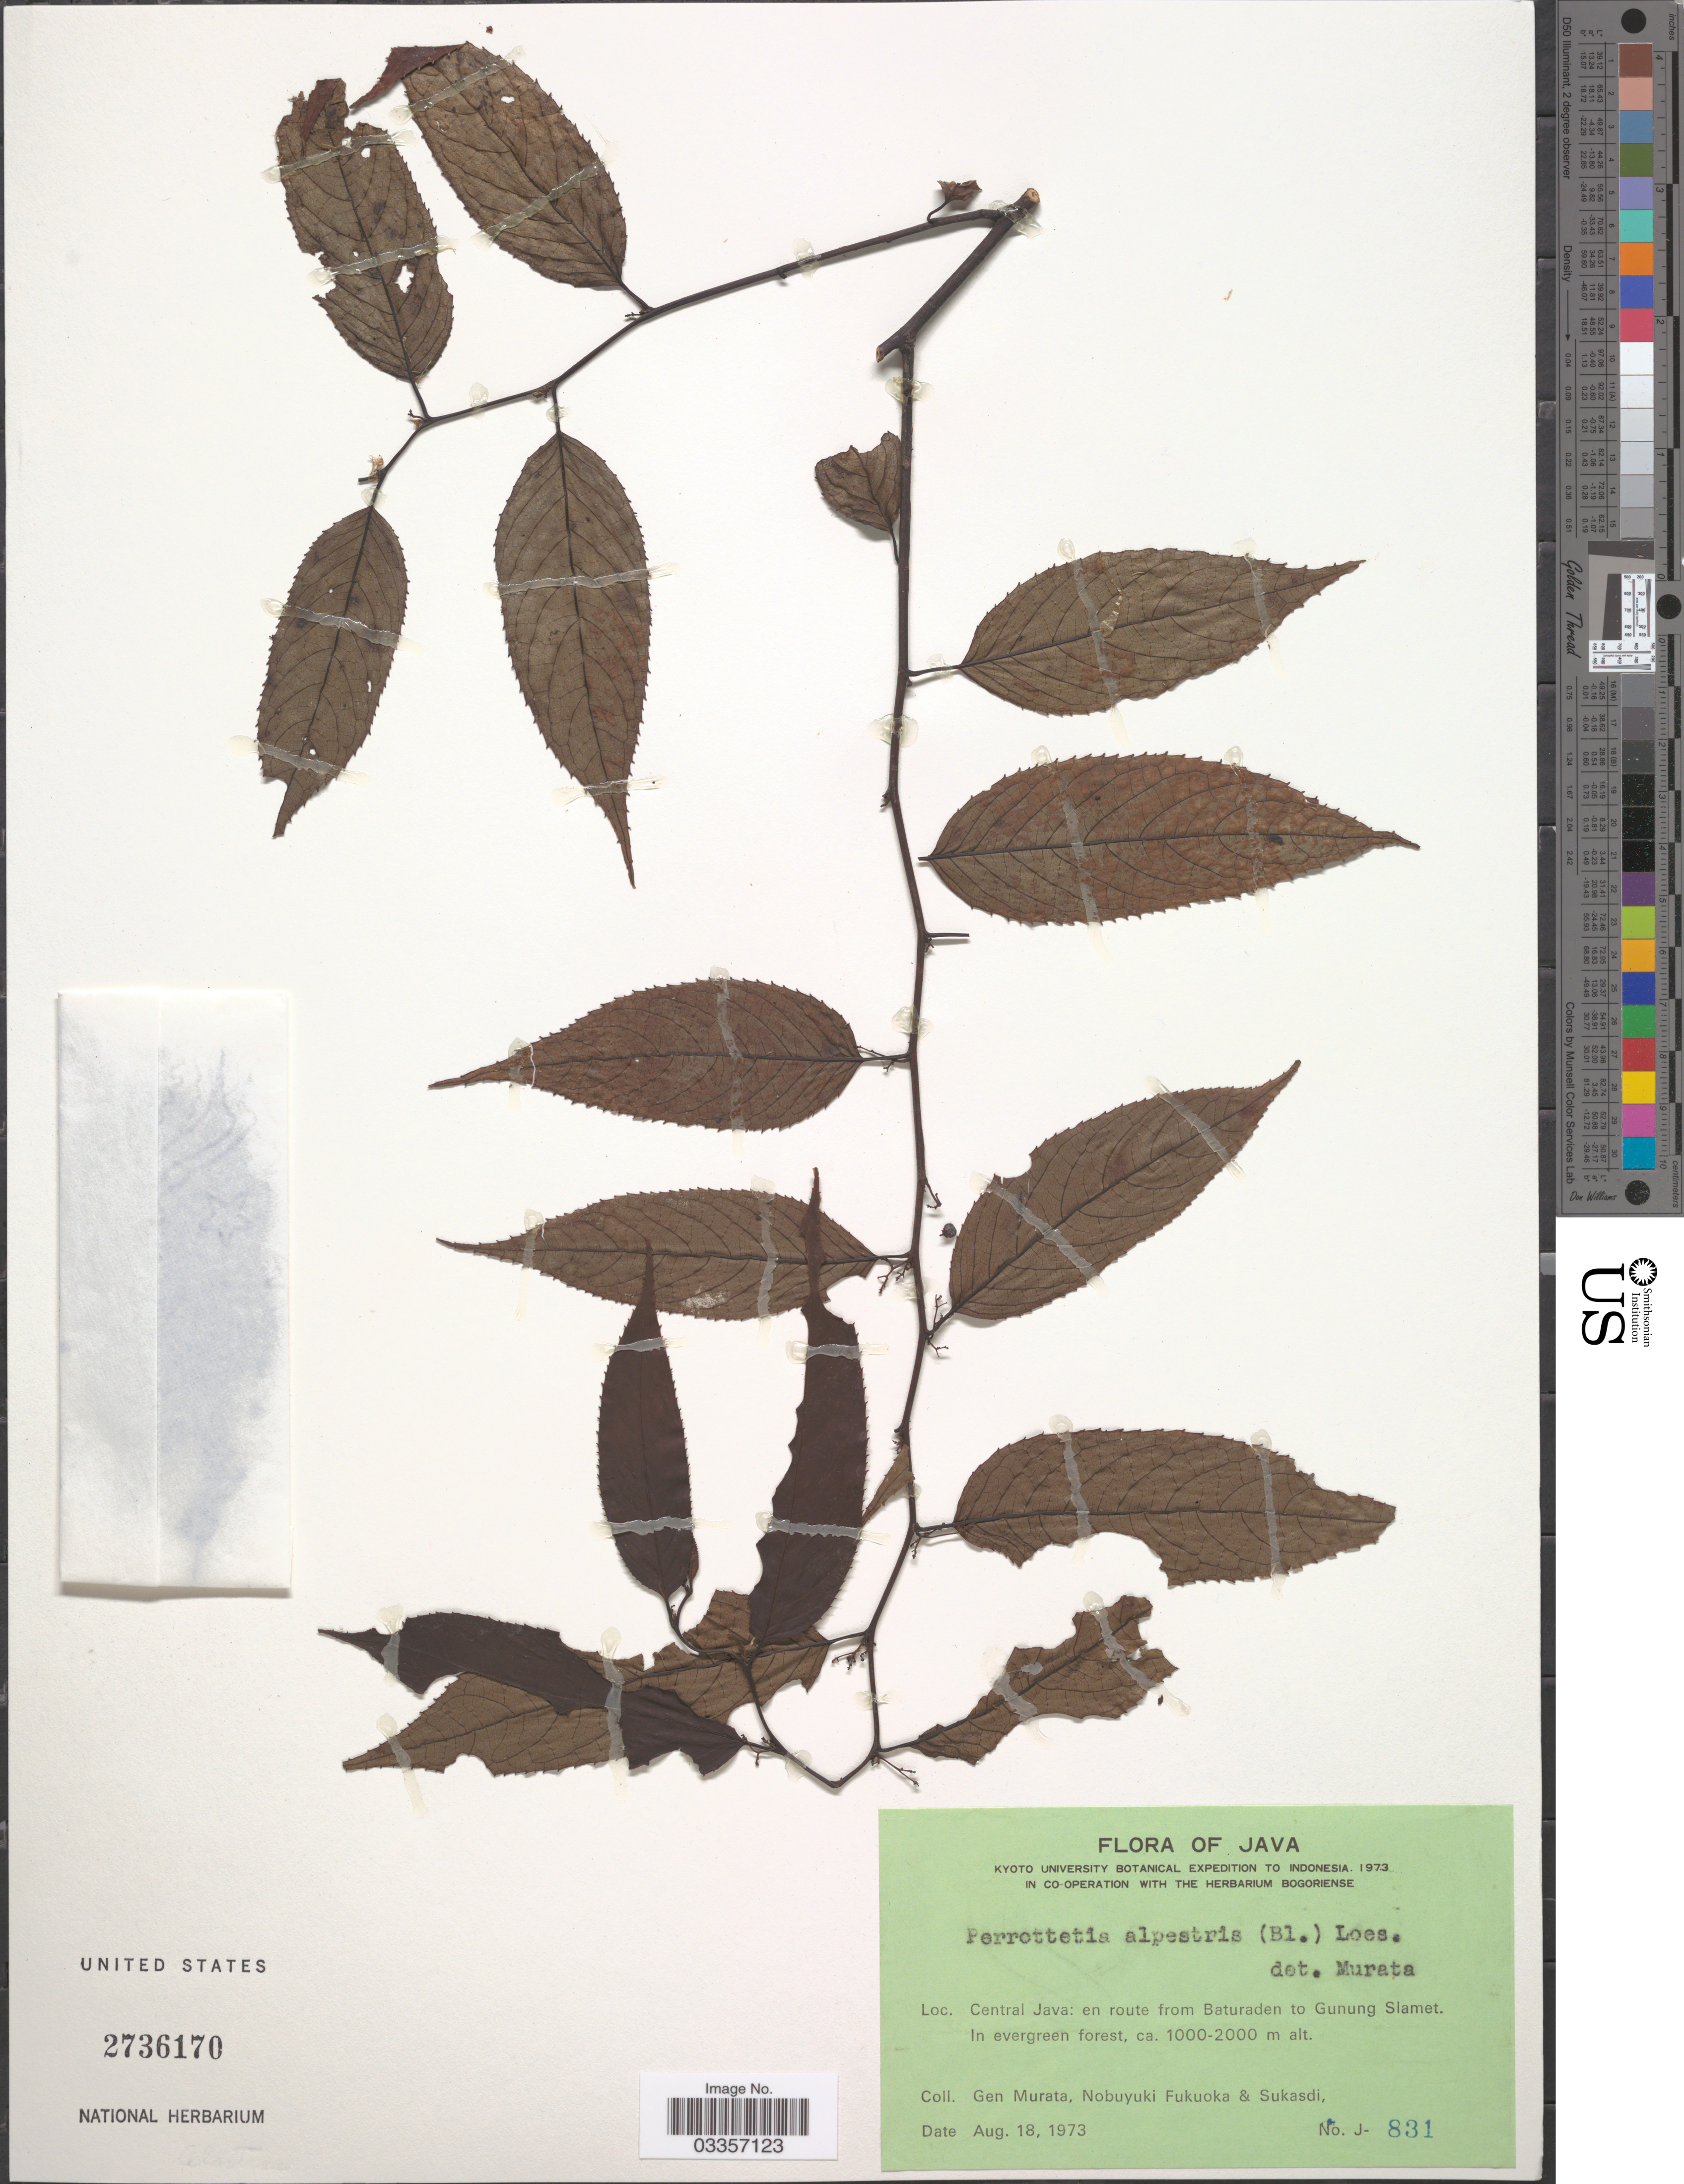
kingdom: Plantae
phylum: Tracheophyta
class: Magnoliopsida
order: Huerteales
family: Dipentodontaceae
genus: Perrottetia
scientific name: Perrottetia alpestris subsp. alpestris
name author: (Blume) Loes.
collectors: G. Murata, N. Fukuoka & Sukasdi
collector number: J-831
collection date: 1973-08-18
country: Indonesia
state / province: Java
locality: Central Java; en route from Baturaden to Gunung Slamet.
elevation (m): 1000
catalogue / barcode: US 2736170